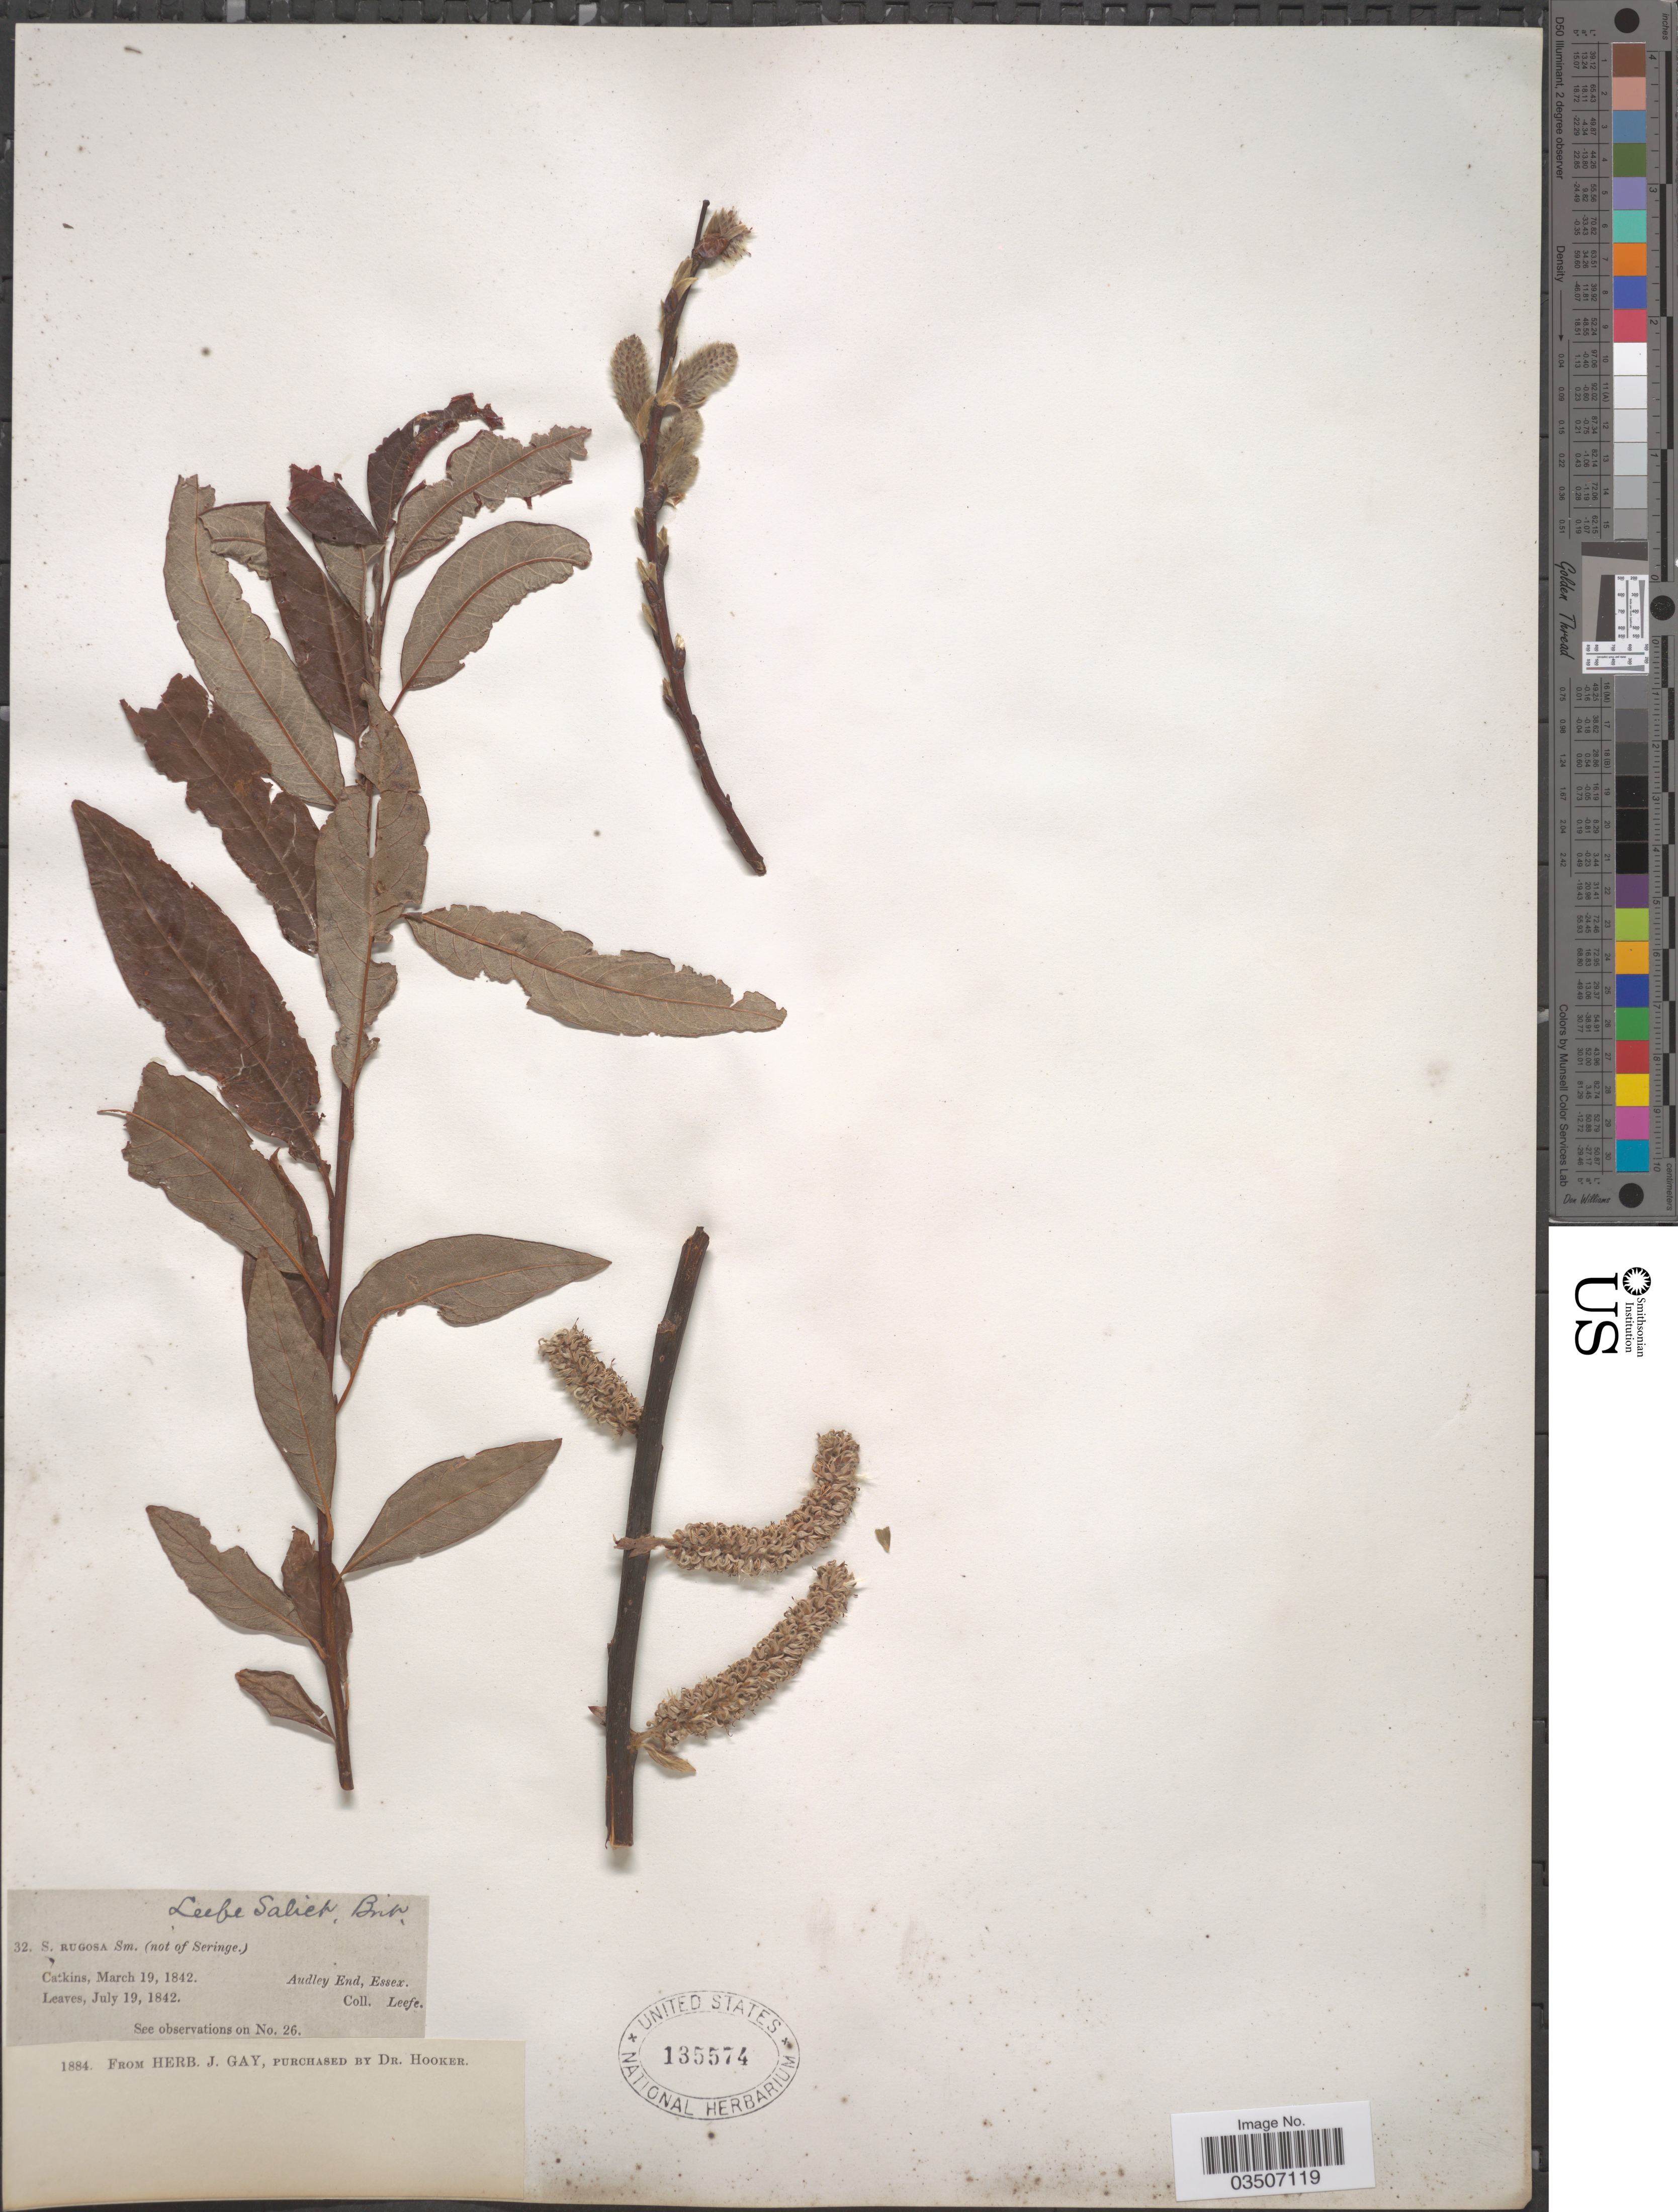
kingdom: Plantae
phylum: Tracheophyta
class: Magnoliopsida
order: Malpighiales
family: Salicaceae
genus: Salix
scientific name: Salix rugosa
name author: Ser.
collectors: Leefe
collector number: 32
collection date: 1842-03-19/1842-07-19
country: United Kingdom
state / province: England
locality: Audley End, Essex.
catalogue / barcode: US 135574